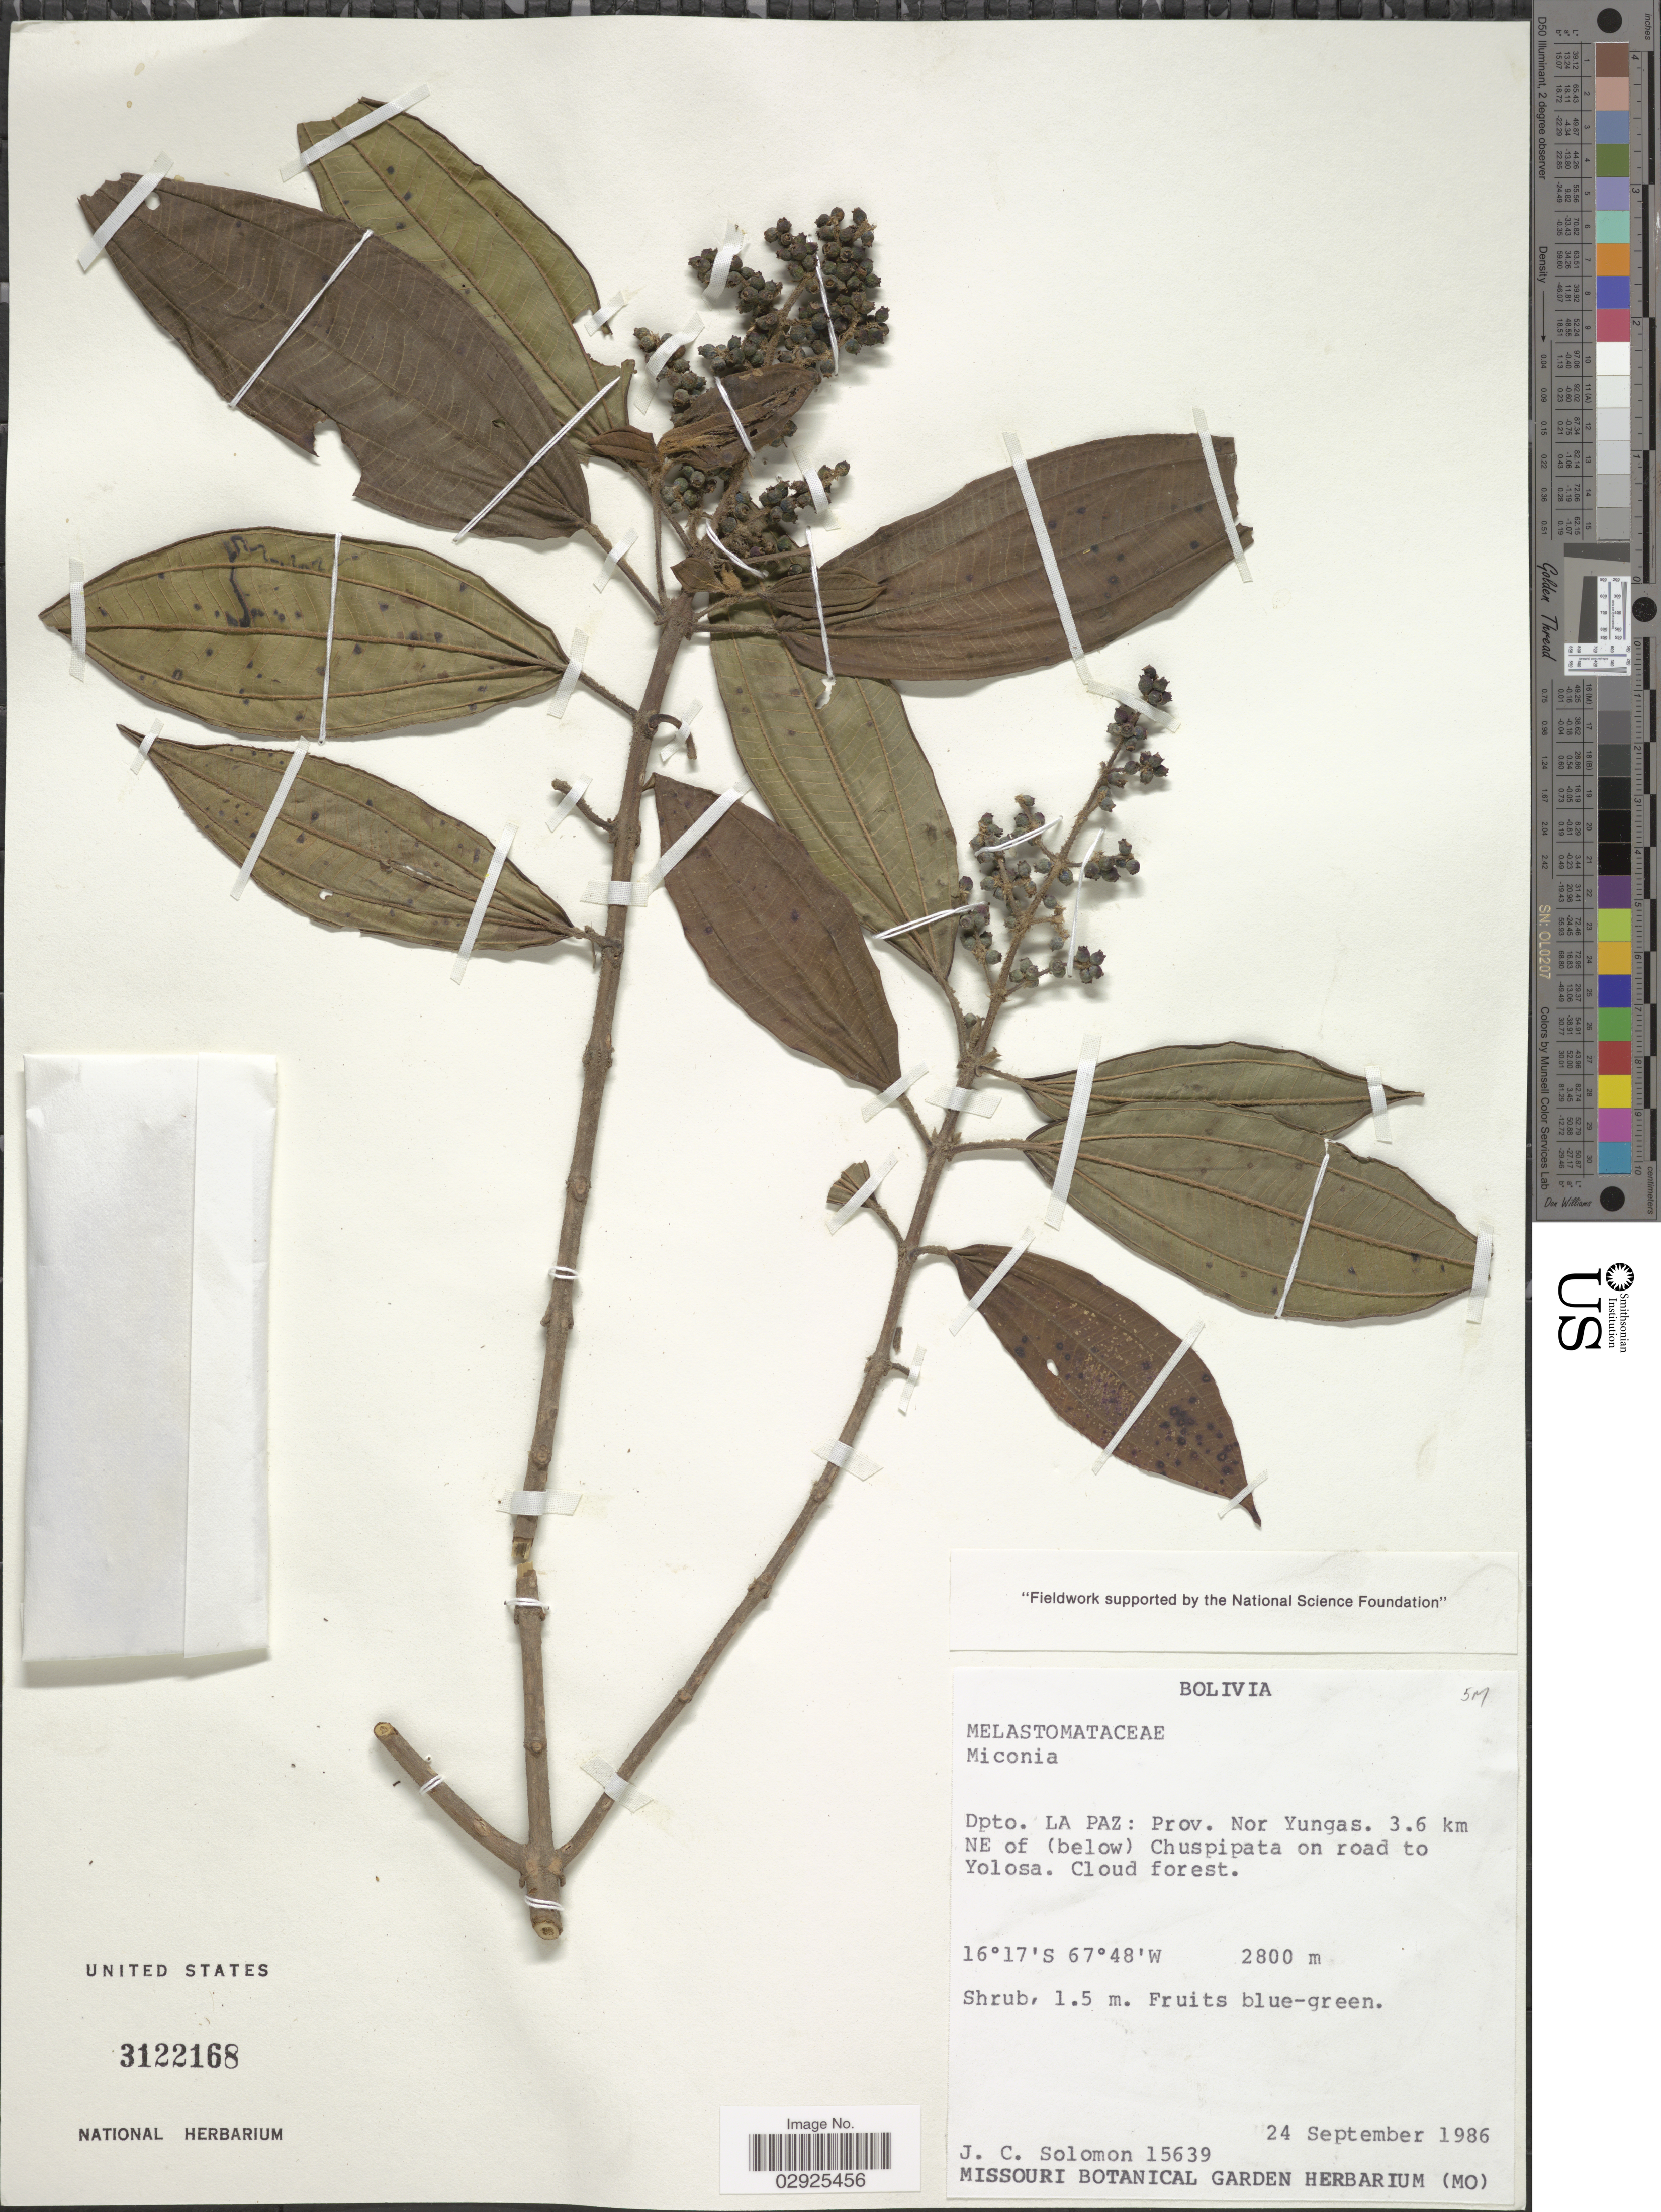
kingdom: Plantae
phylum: Tracheophyta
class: Magnoliopsida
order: Myrtales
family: Melastomataceae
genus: Miconia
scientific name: Miconia sp.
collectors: J. C. Solomon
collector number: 15639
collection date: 1986-09-24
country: Bolivia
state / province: La Paz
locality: Dpto. La Paz: Prov. Nor Yungas, 3.6 km NE of (below) Chuspipata on road to Yolosa.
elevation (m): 2800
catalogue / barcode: US 3122168